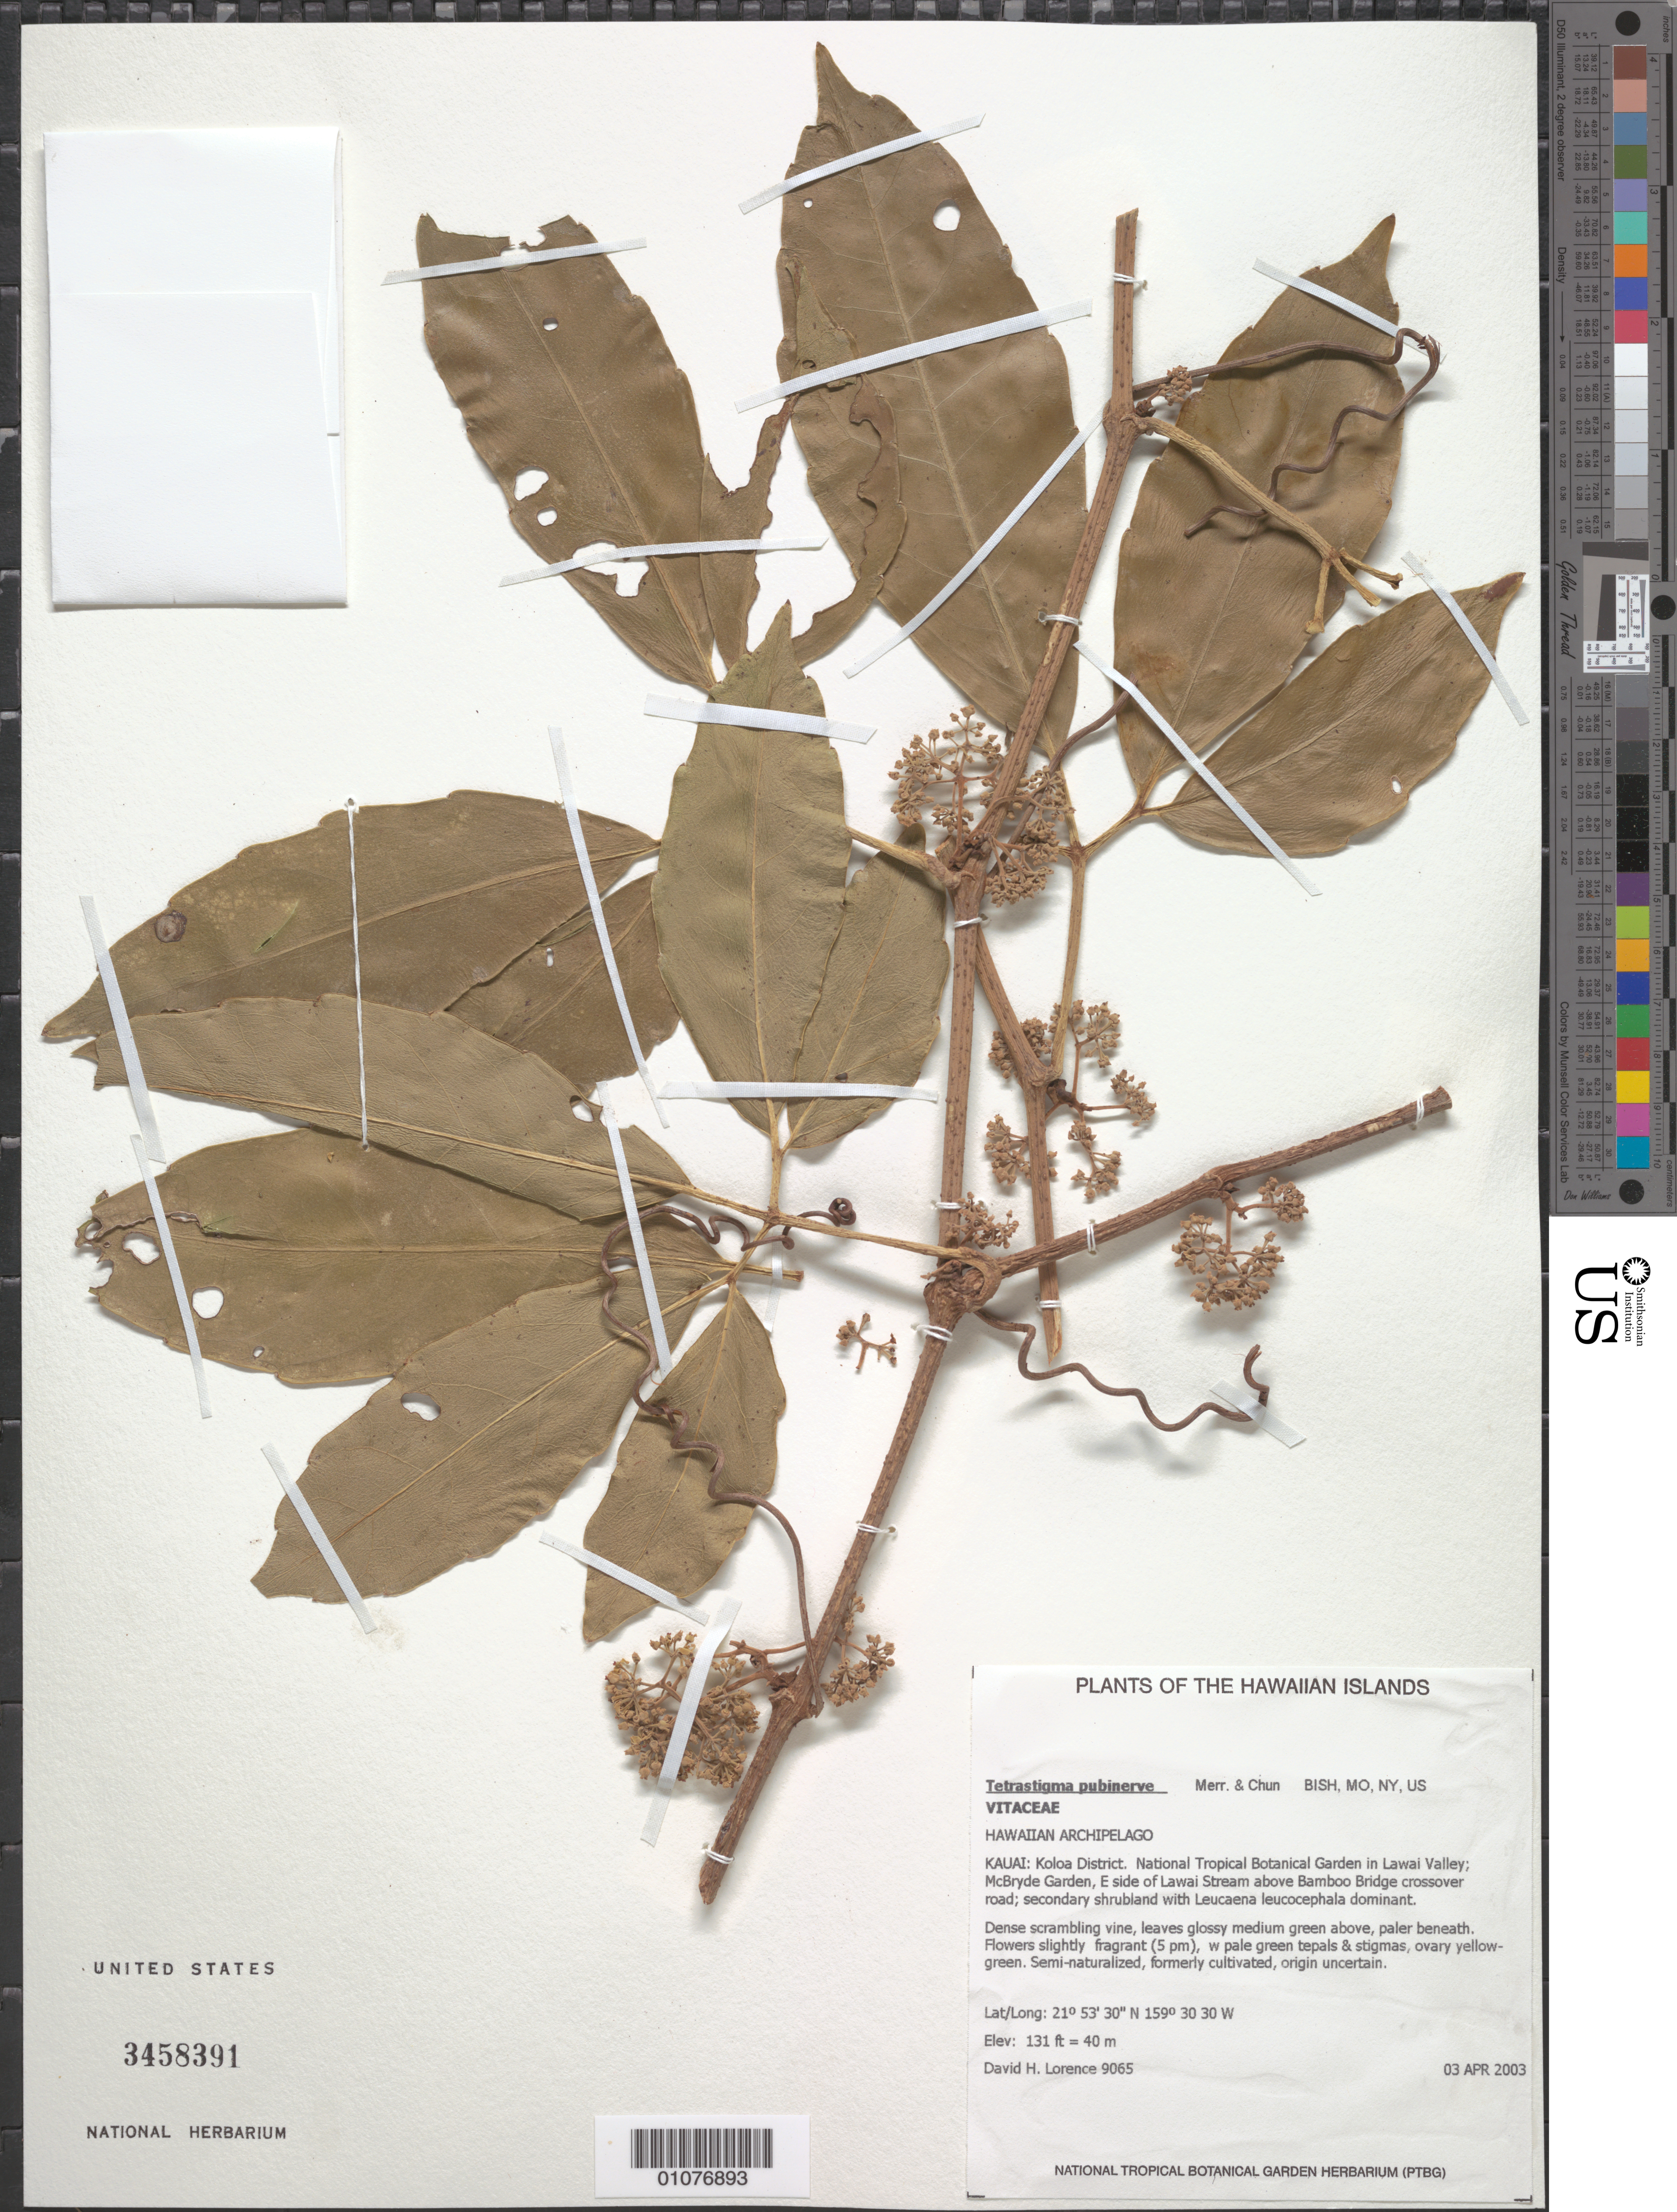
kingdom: Plantae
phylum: Tracheophyta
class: Magnoliopsida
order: Vitales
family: Vitaceae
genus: Tetrastigma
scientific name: Tetrastigma pubinerve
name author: Merr. & Chun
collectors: D. Lorence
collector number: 9065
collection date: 2003-04-03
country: United States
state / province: Hawaii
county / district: Kauai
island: Kaua'i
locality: Koloa District, National Tropical Botanical Garden in Lawai Valley; McBryde Garden, E side of Lawai Stream above Bamboo Bridge crossover road.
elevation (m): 40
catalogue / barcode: US 3458391